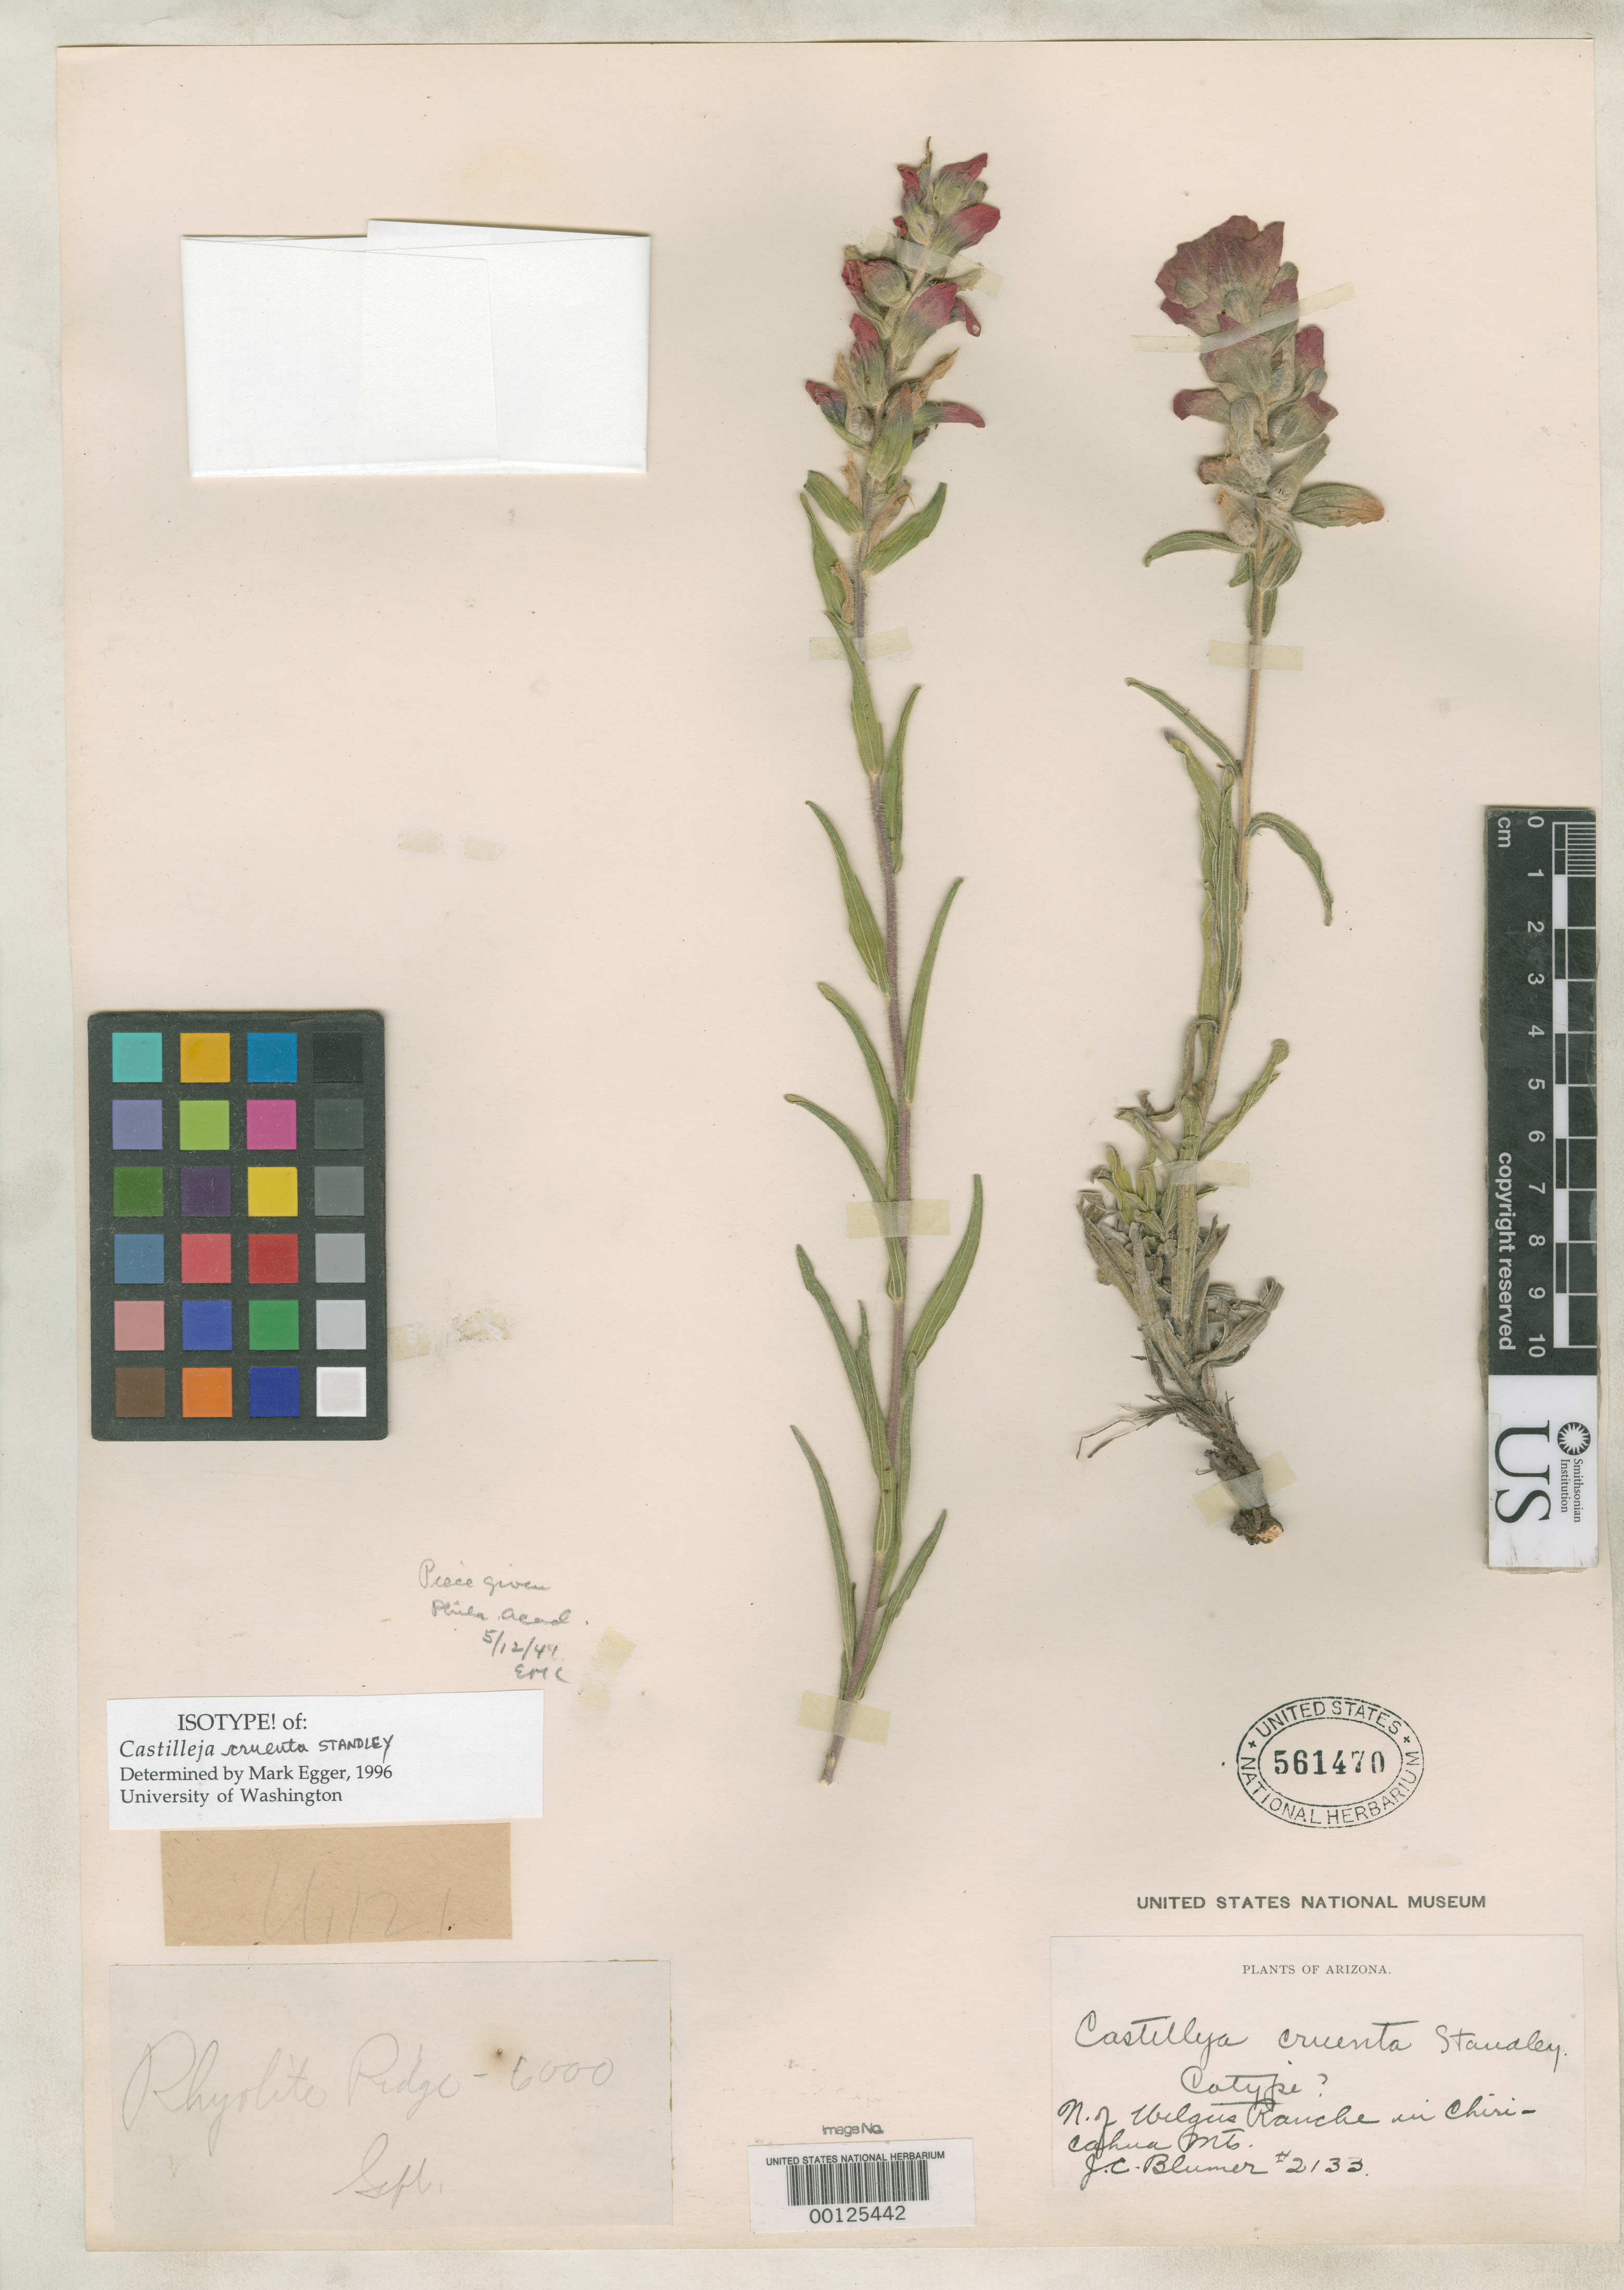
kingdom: Plantae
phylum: Tracheophyta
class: Magnoliopsida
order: Lamiales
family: Orobanchaceae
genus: Castilleja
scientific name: Castilleja cruenta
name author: Standl.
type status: Isotype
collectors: J. C. Blumer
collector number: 2133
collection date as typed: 02 Sep 1907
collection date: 1907-09-02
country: United States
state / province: Arizona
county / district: Cochise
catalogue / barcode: US 561470